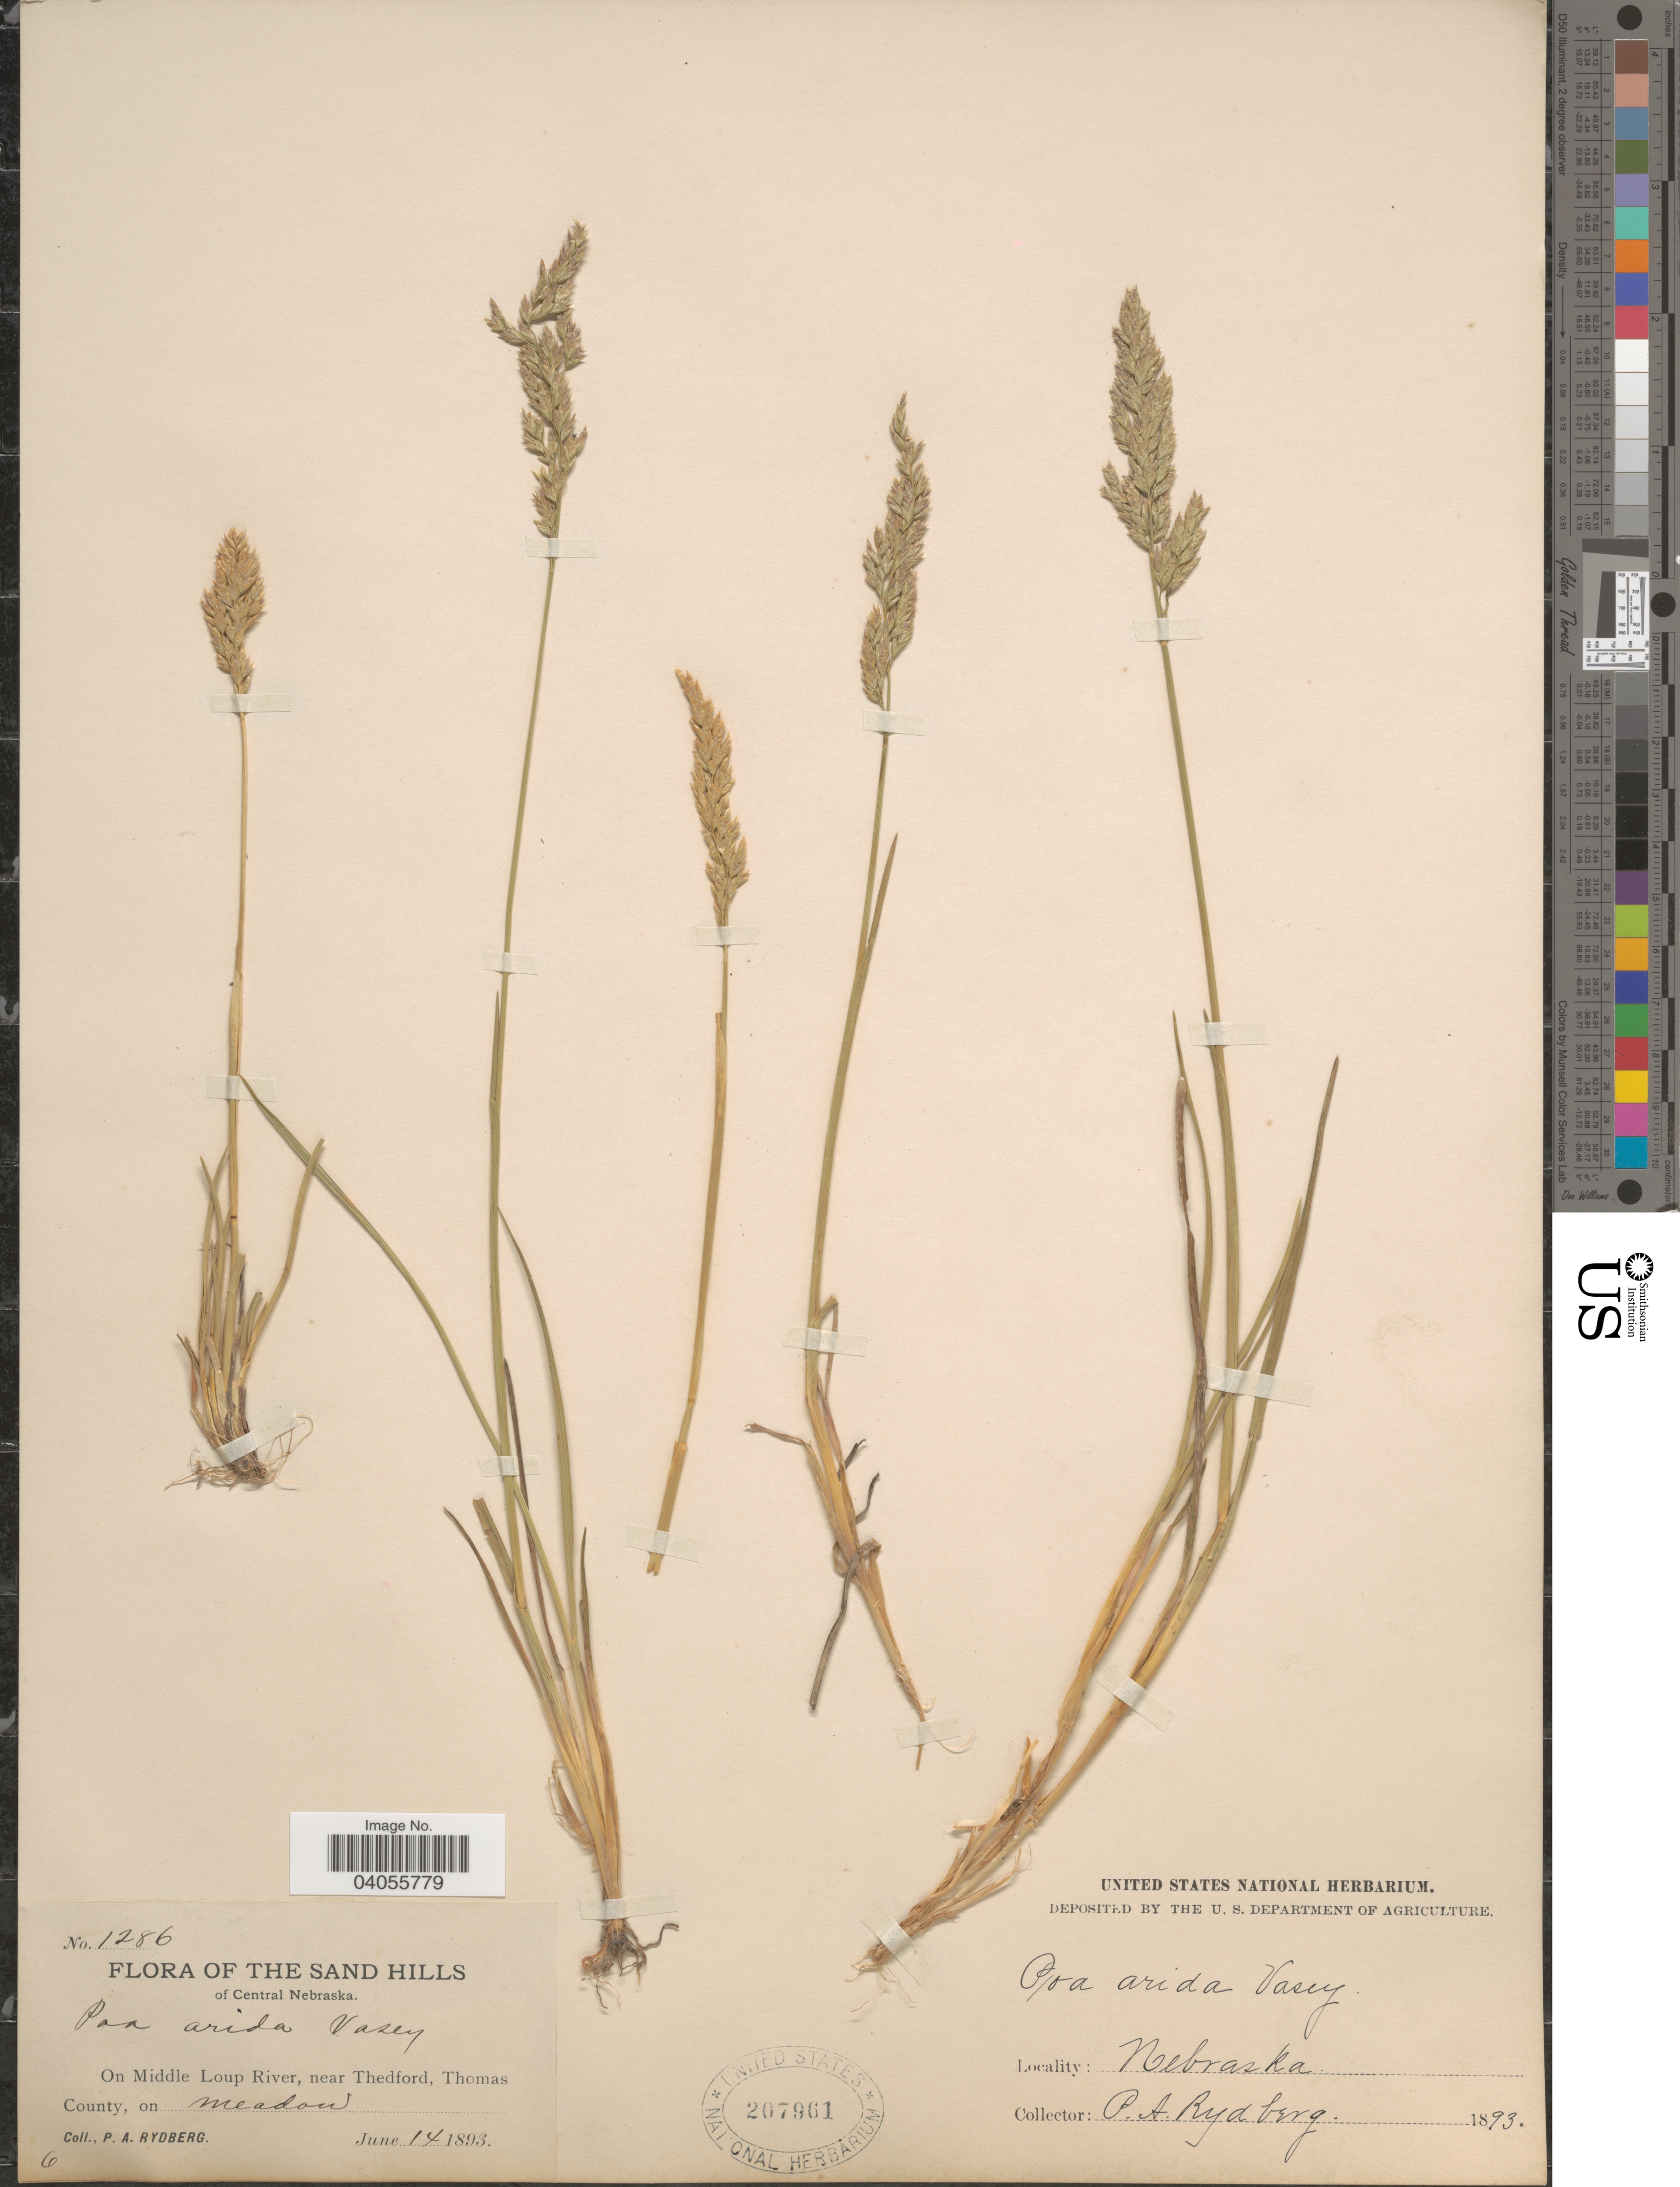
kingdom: Plantae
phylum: Tracheophyta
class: Liliopsida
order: Poales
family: Poaceae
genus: Poa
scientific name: Poa arida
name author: Vasey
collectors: P. A. Rydberg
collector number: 1286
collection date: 1893-06-14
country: United States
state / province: Nebraska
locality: Sand Hills of Central Nebraska. On Middle Loup River, near Thedford, Thomas County, on meadow.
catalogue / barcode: US 207961